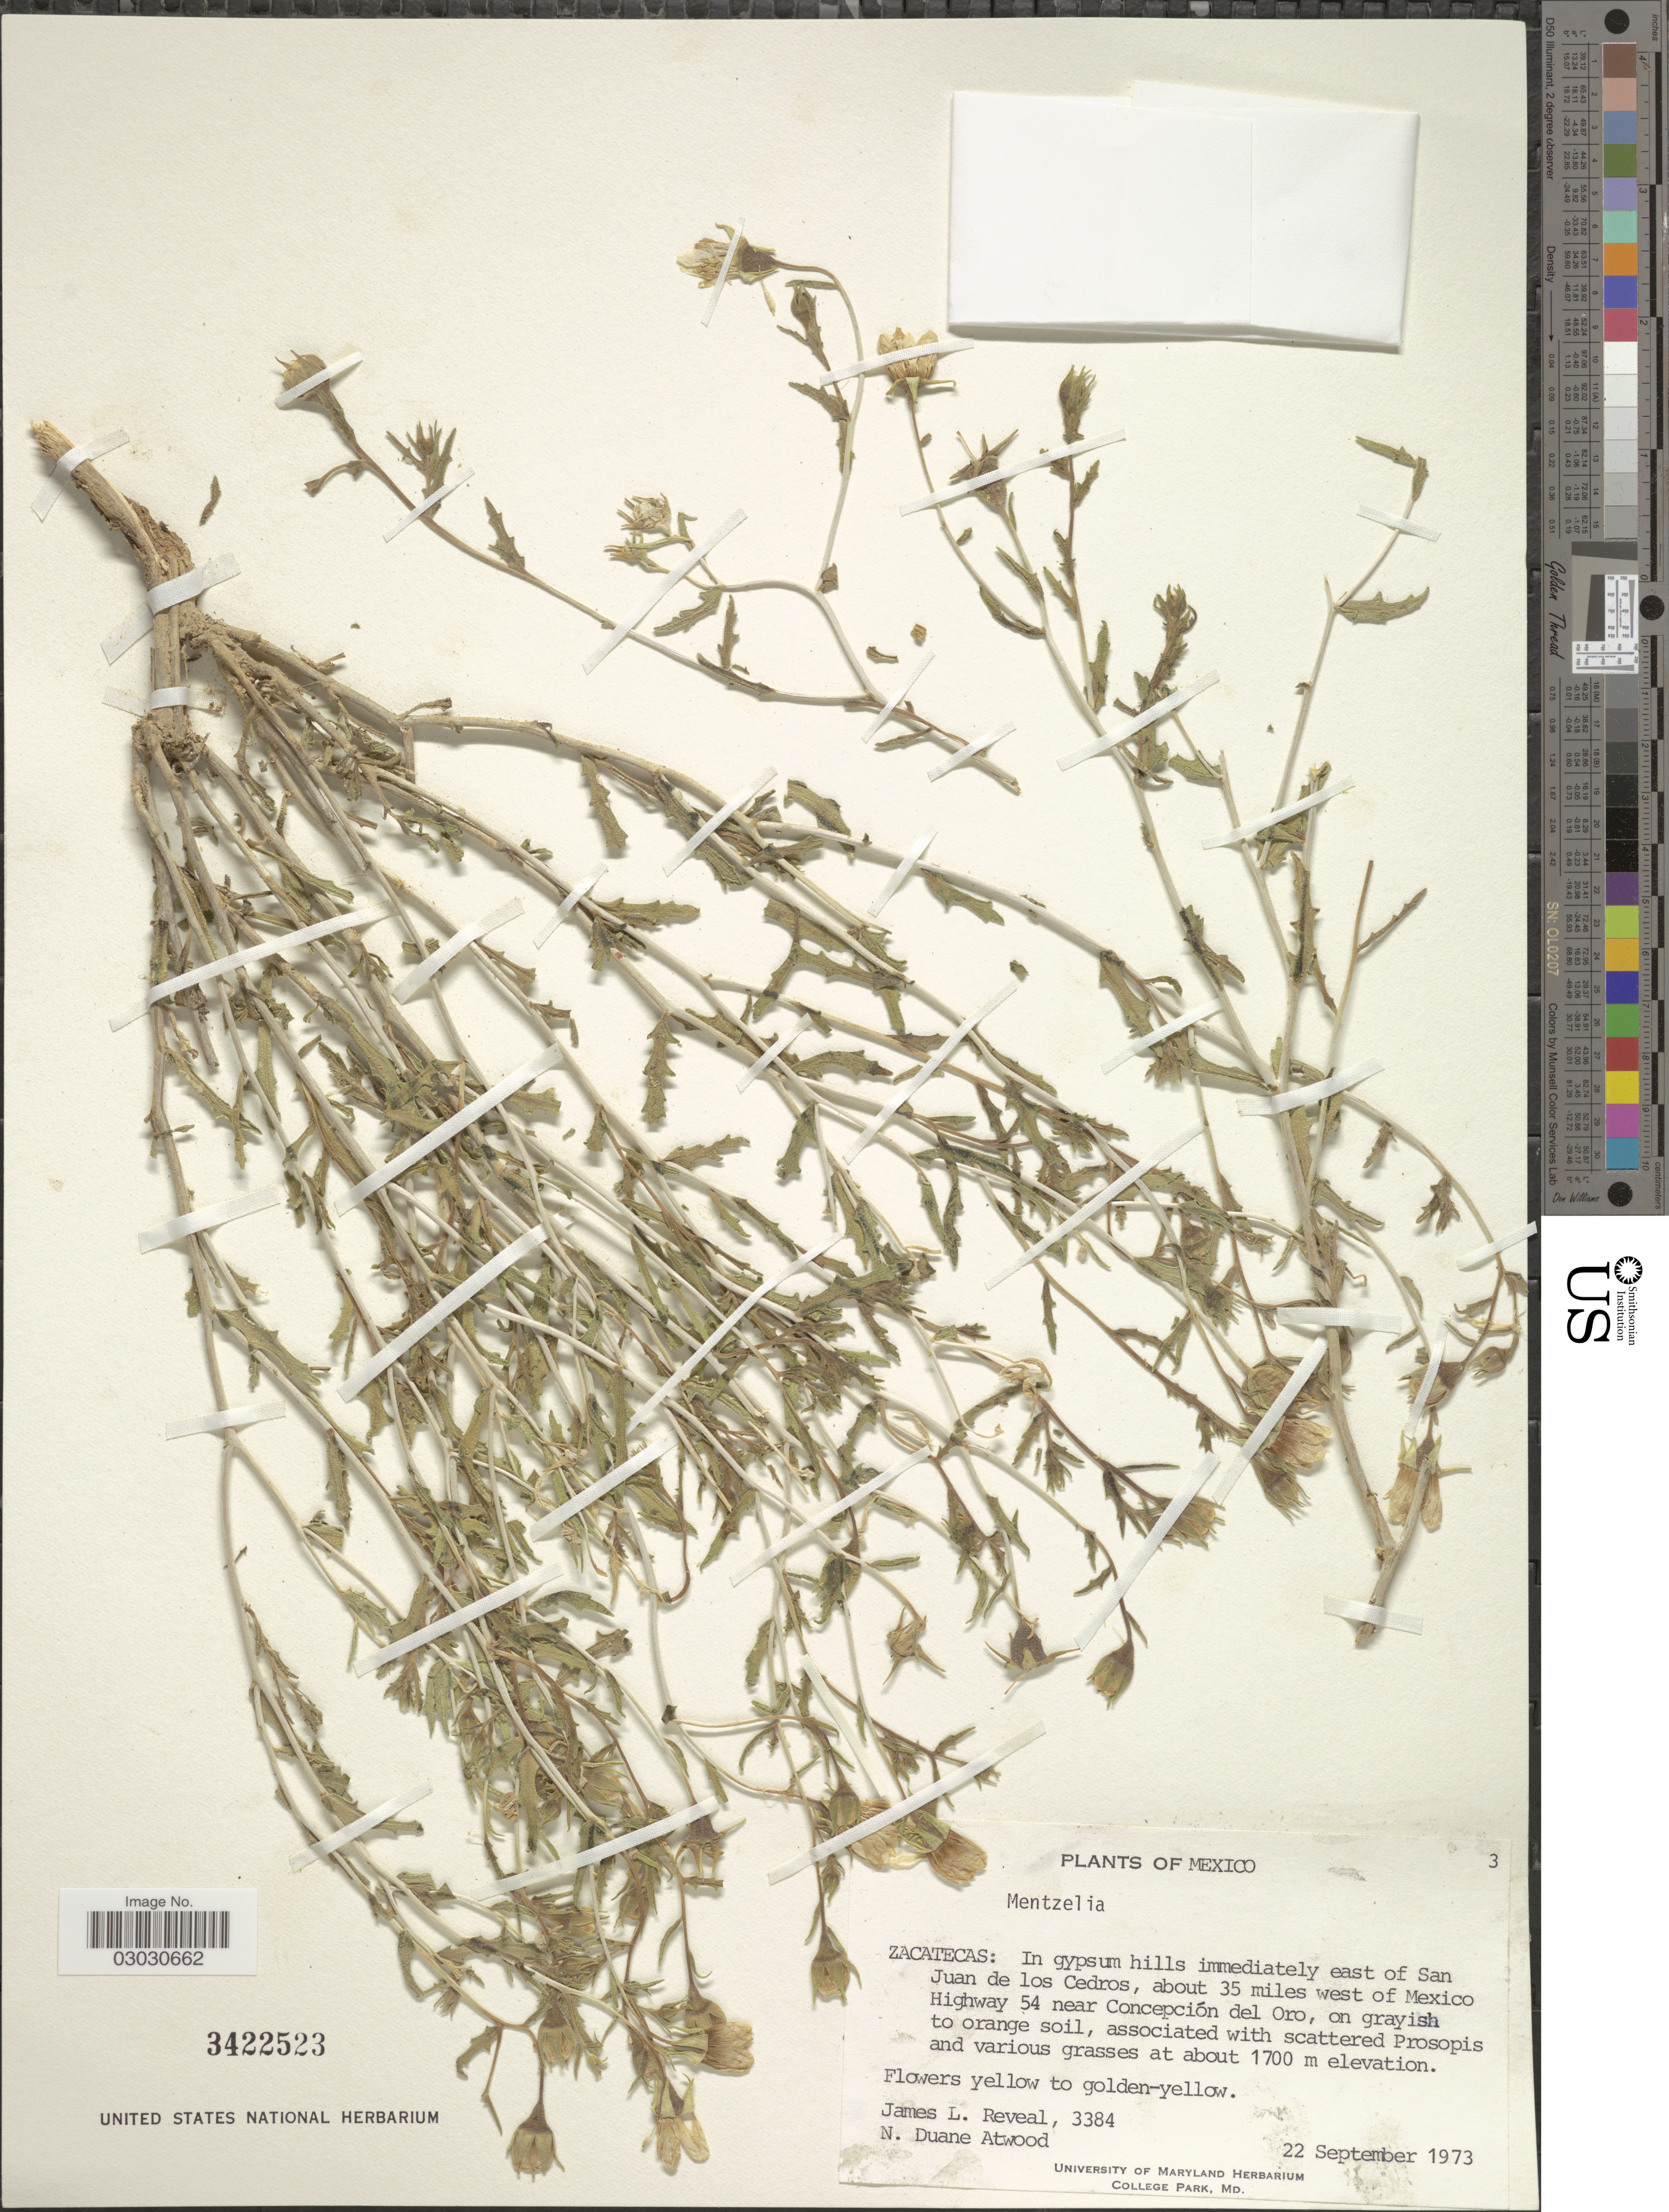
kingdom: Plantae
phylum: Tracheophyta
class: Magnoliopsida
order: Cornales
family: Loasaceae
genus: Mentzelia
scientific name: Mentzelia sp.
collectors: J. L. Reveal & N. Atwood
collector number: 3384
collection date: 1973-09-22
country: Mexico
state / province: Zacatecas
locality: In gypsum hills immediately east of San Juan de los Cedros, about 35 miles west of Mexico Highway 54 near Concepión del Oro.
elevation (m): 1700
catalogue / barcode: US 3422523